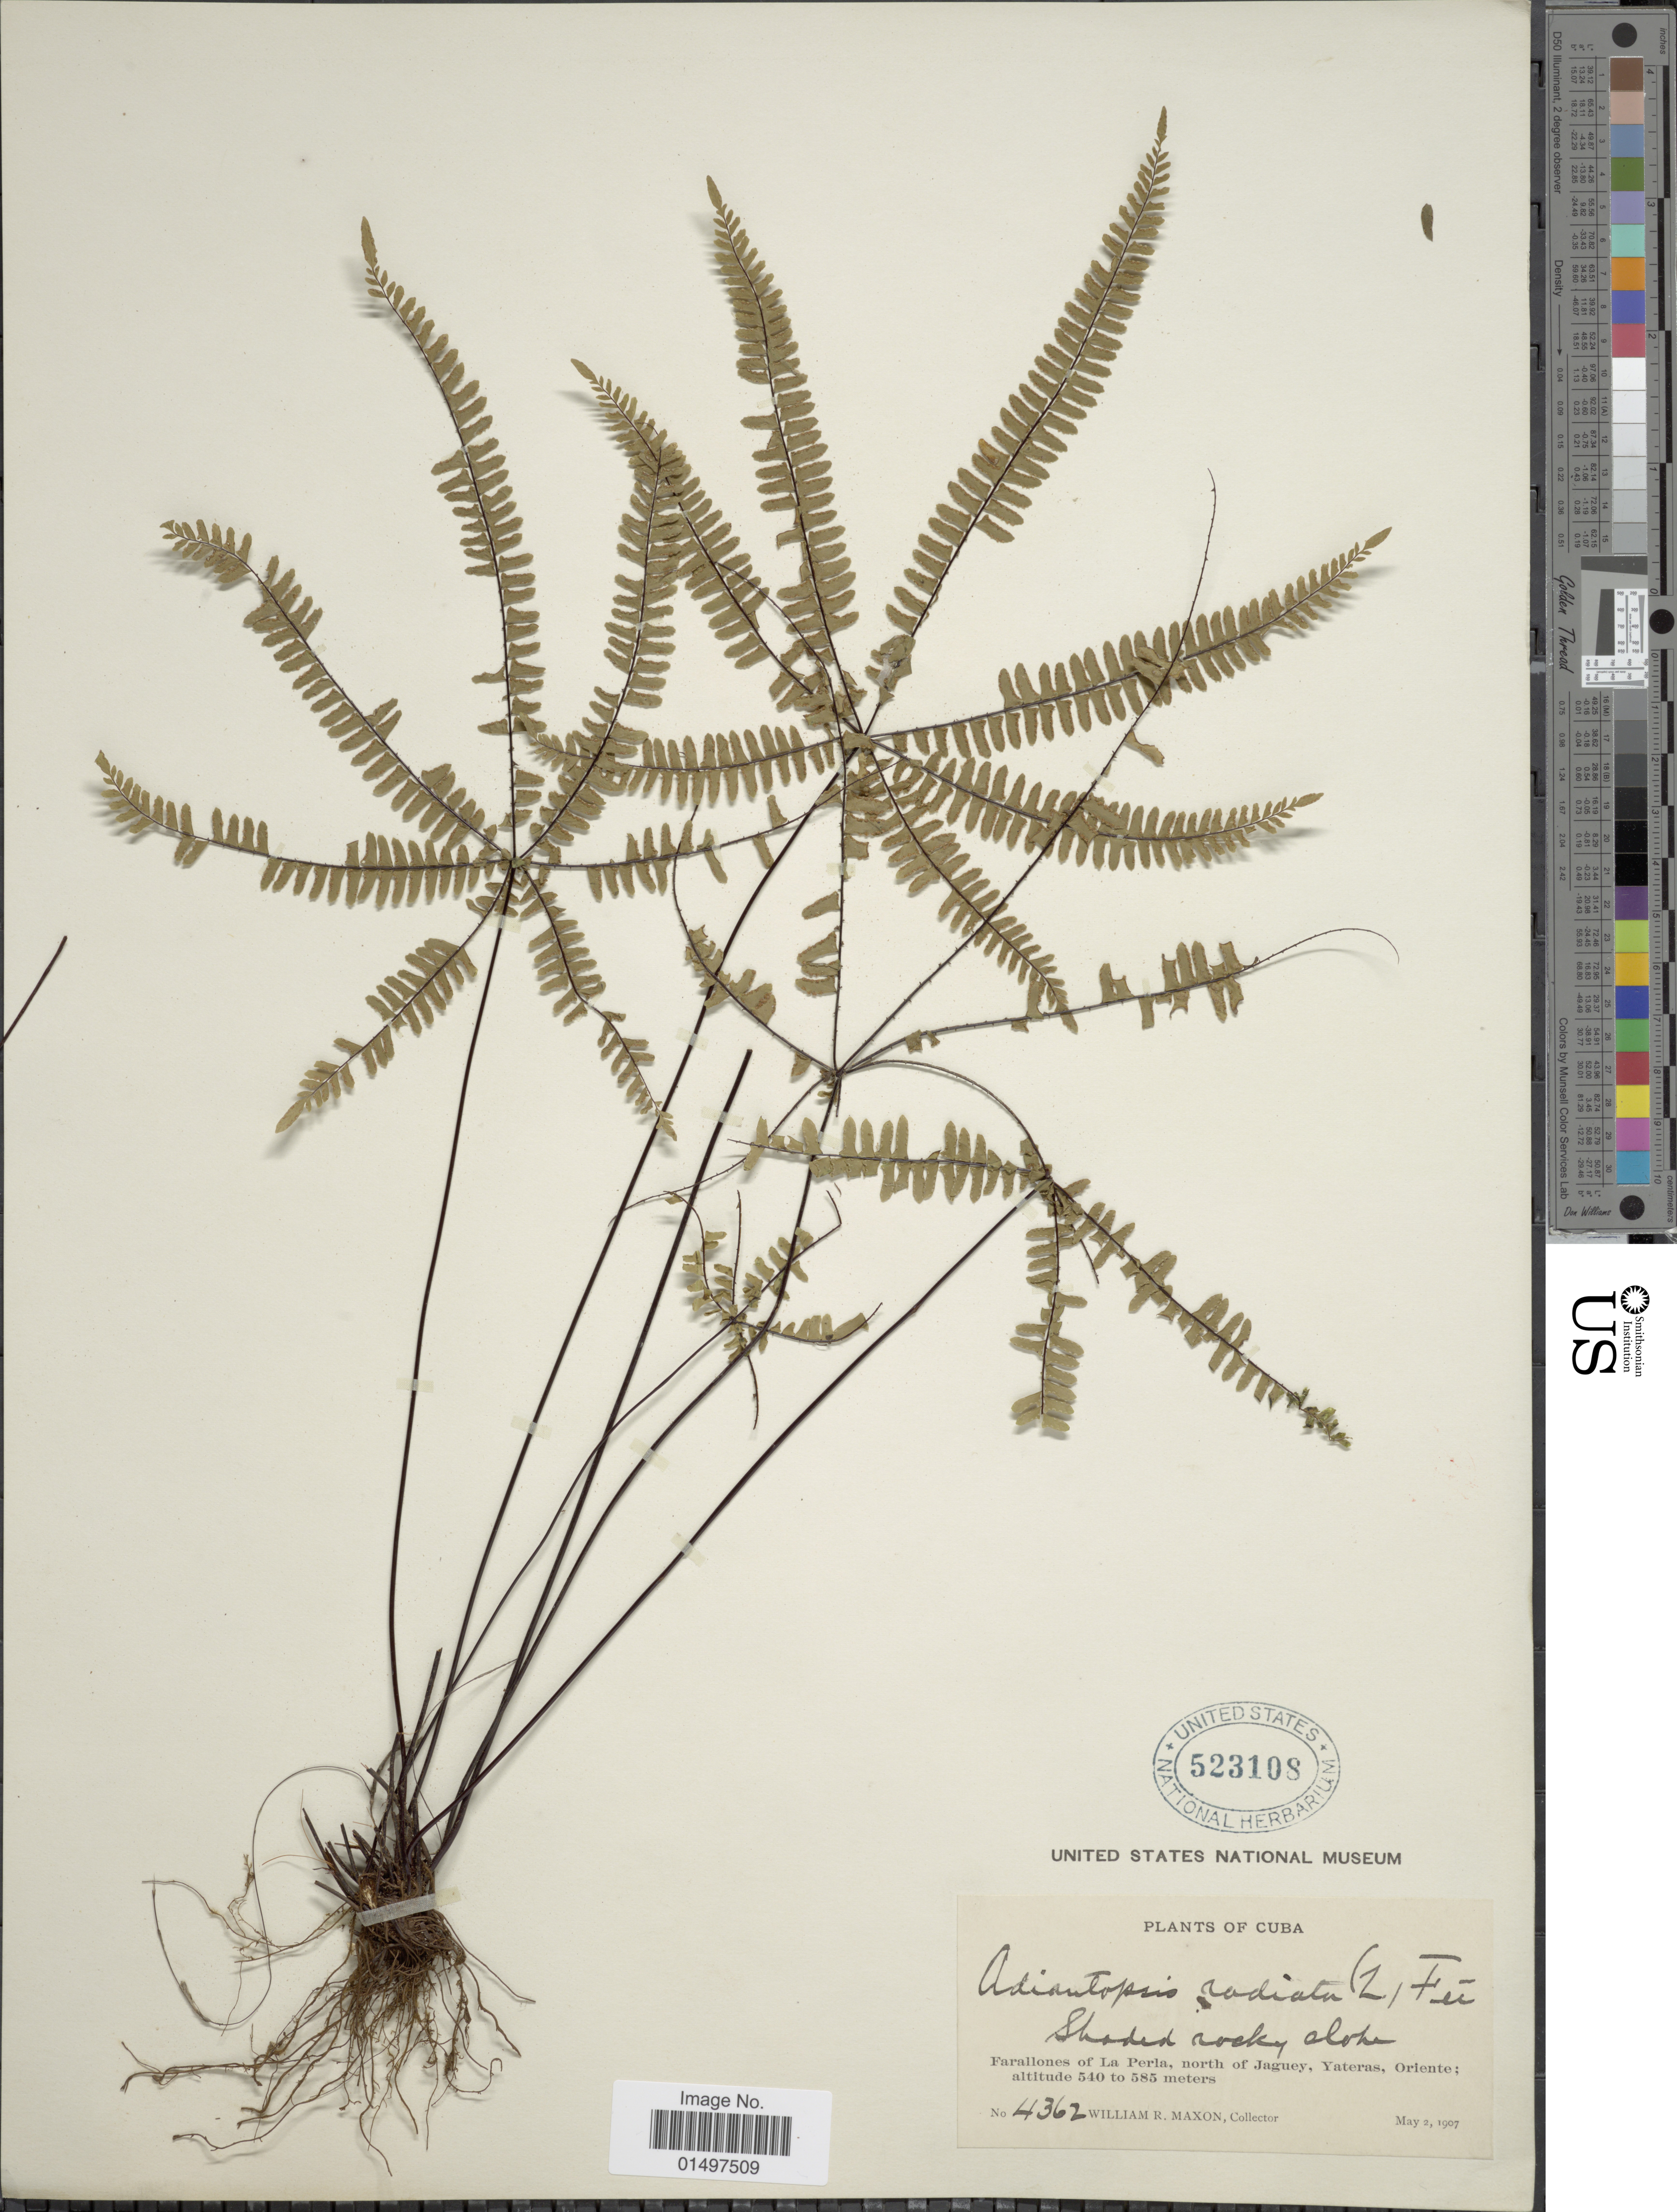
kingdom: Plantae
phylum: Tracheophyta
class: Polypodiopsida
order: Polypodiales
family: Pteridaceae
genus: Adiantopsis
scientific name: Adiantopsis radiata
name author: (L.) Fée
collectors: W. R. Maxon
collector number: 4362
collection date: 1907-05-02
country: Cuba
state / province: Oriente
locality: Farallones of La Perla, north of Jaguey, Yateras.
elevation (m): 540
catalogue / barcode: US 523108